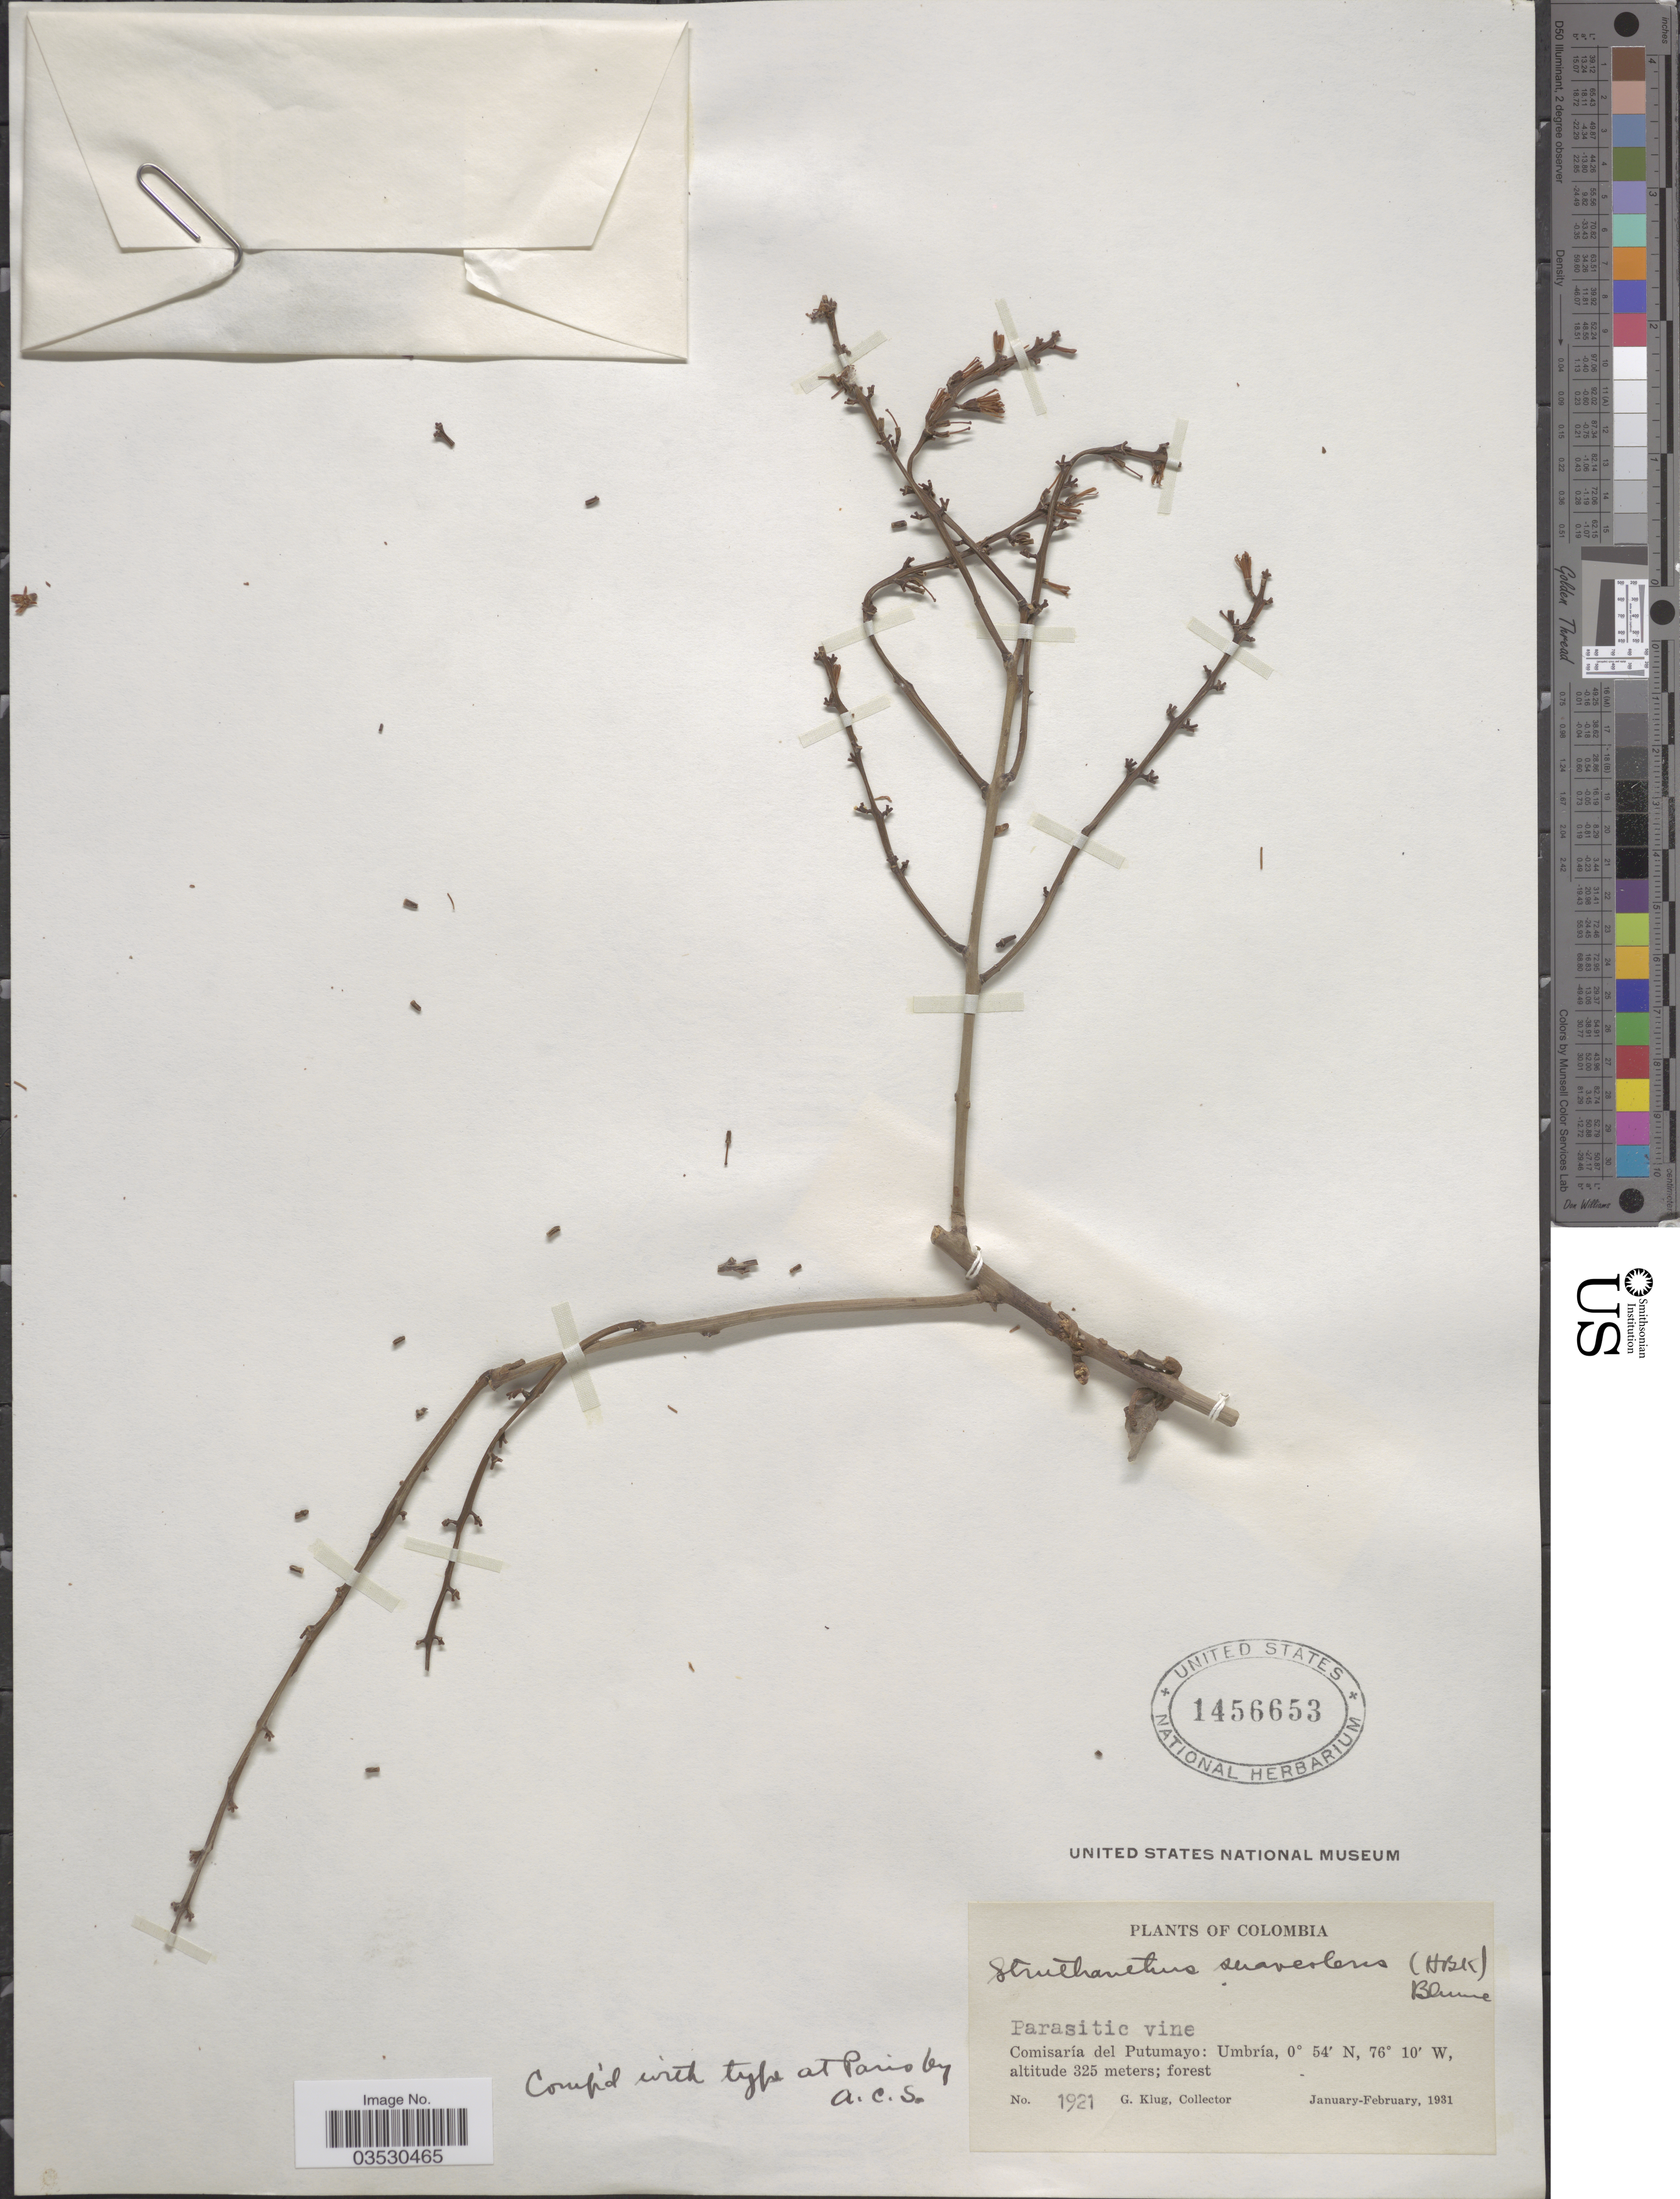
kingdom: Plantae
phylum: Tracheophyta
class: Magnoliopsida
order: Santalales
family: Loranthaceae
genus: Struthanthus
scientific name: Struthanthus suaveolens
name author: Blume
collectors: G. Klug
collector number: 1921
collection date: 1931-01/1931-02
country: Colombia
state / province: Putumayo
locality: Comisaría del Putumayo: Umbría.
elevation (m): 325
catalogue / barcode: US 1456653